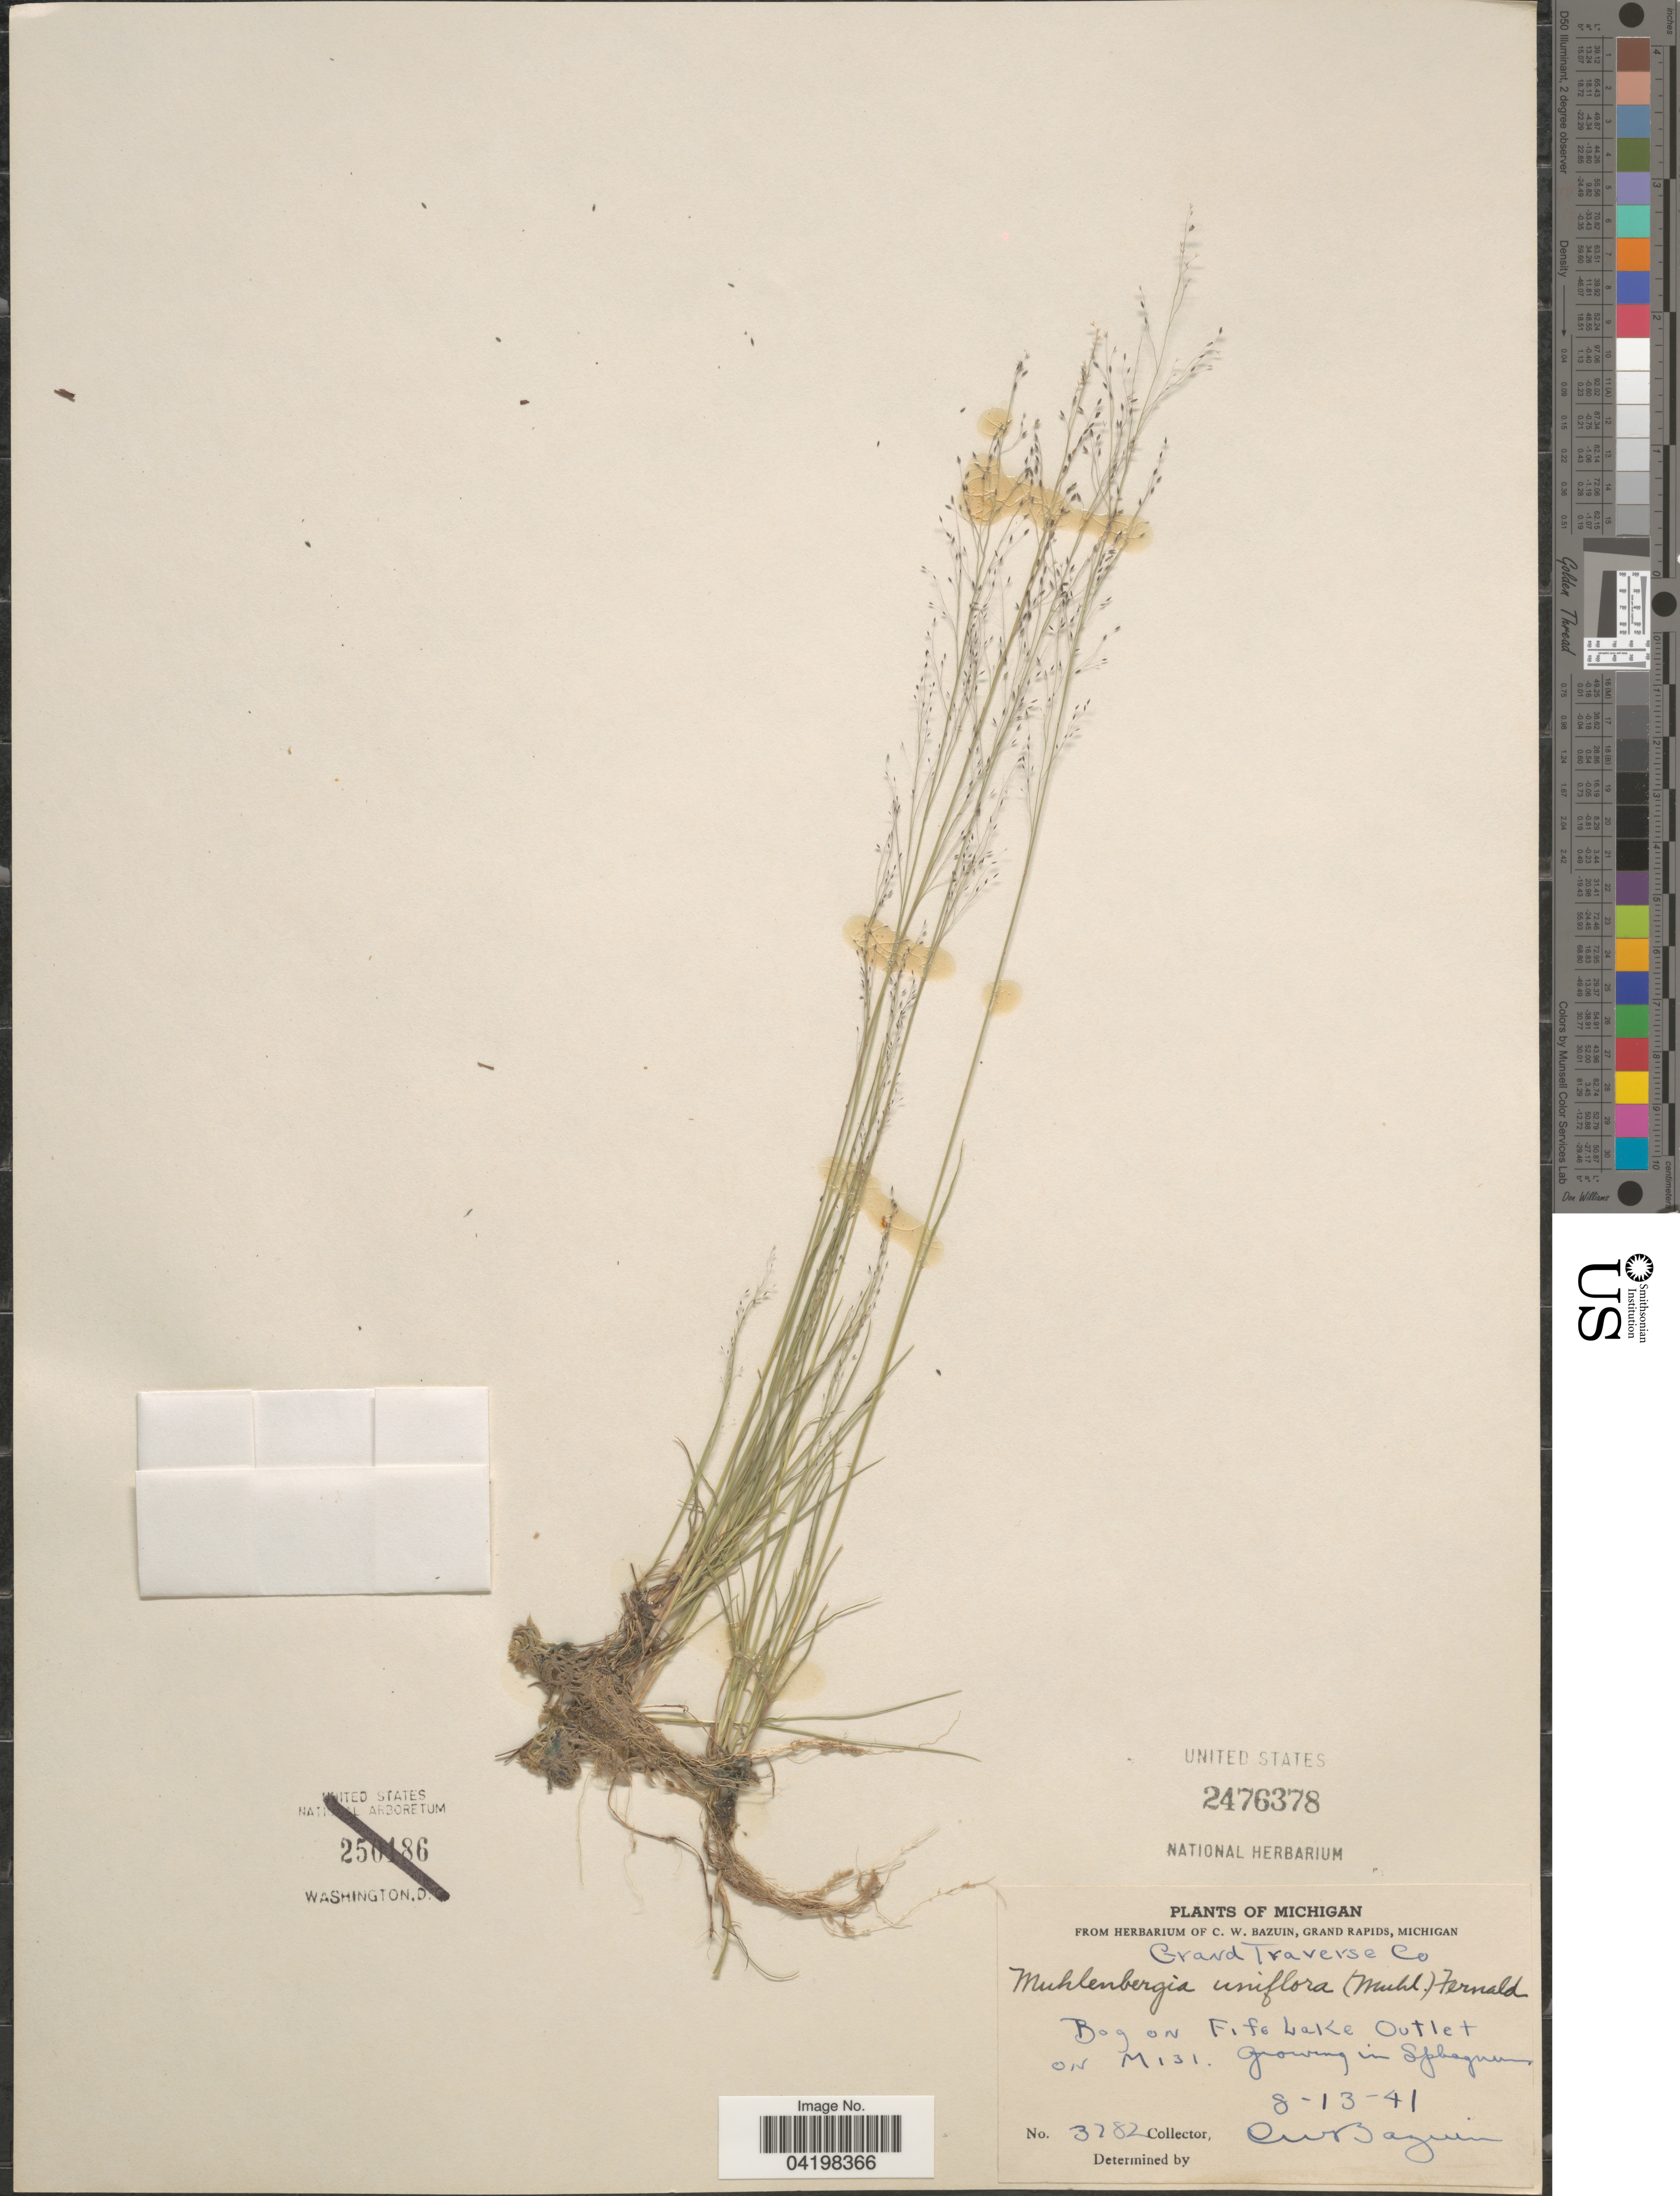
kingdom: Plantae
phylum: Tracheophyta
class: Liliopsida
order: Poales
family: Poaceae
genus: Muhlenbergia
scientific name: Muhlenbergia uniflora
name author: (Muhl.) Fernald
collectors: C. Bazuin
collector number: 3782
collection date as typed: Transcribed d/m/y: 13/8/41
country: United States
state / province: Michigan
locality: Grand Traverse Co. Bog on Fife Lake Outlet on M131.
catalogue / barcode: US 2476378